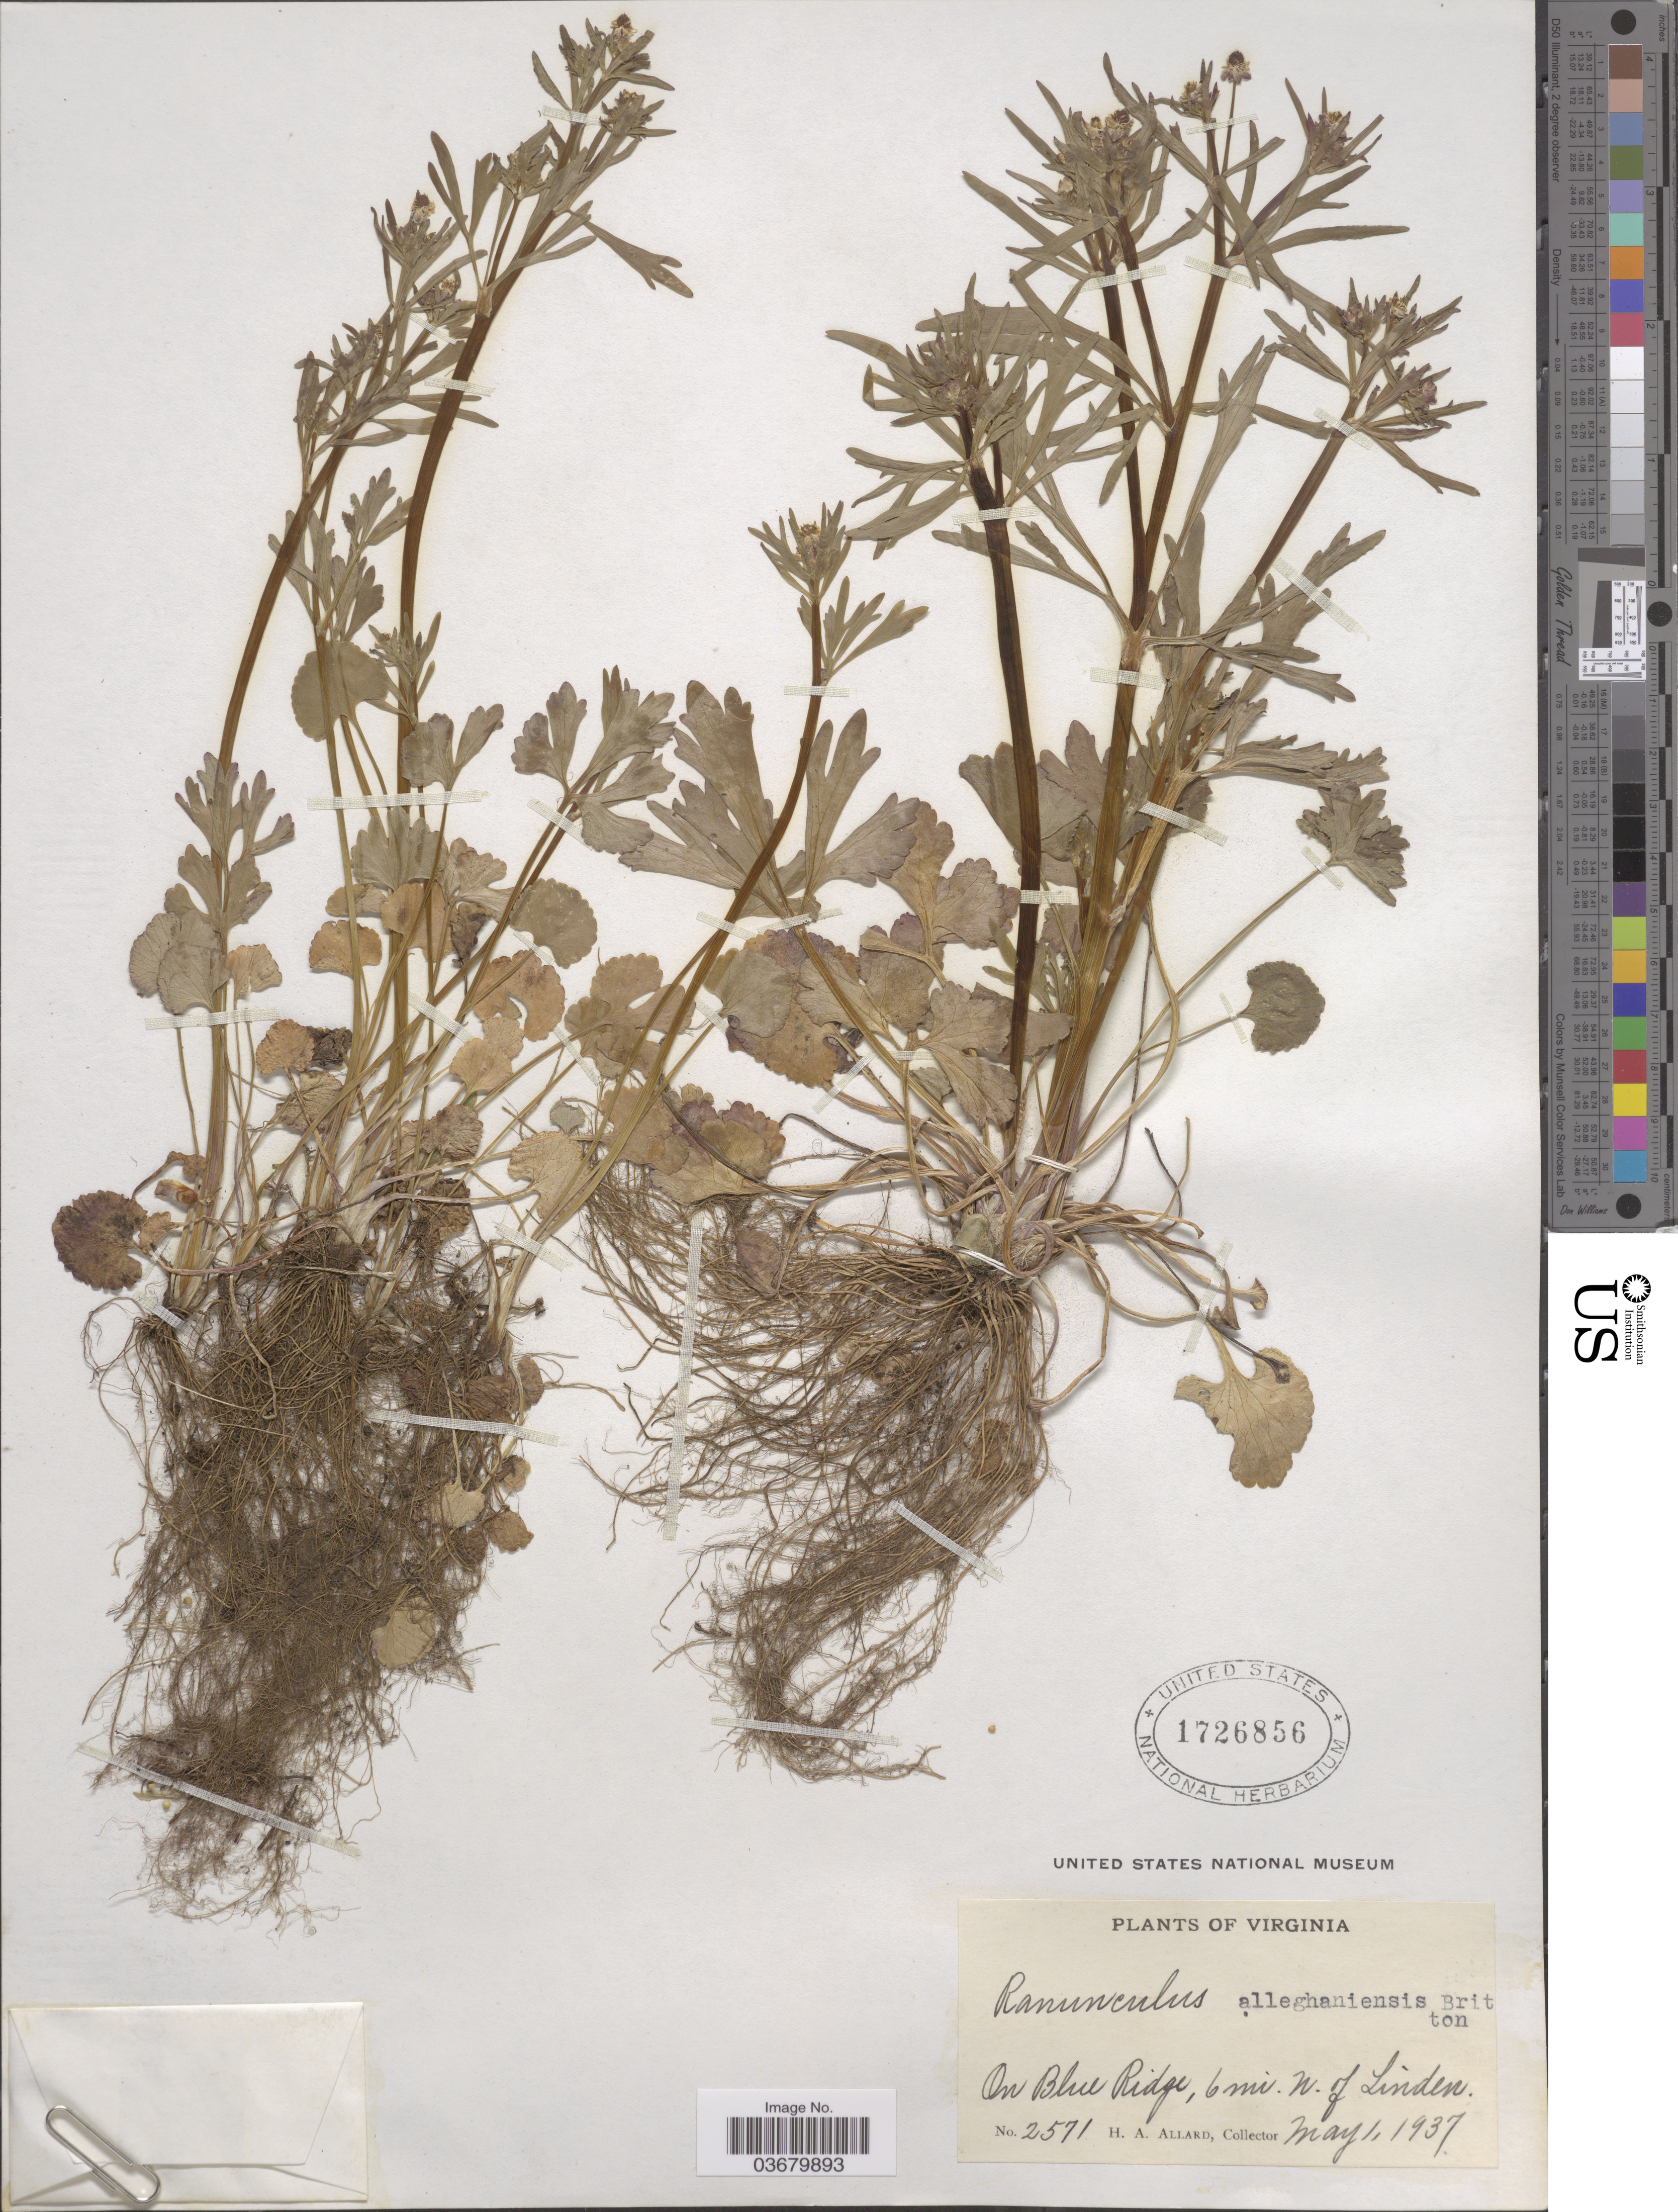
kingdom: Plantae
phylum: Tracheophyta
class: Magnoliopsida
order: Ranunculales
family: Ranunculaceae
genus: Ranunculus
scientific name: Ranunculus allegheniensis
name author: Britton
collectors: H. A. Allard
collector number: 2571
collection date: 1937-05-01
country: United States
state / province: Virginia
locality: On Blue Ridge, 6 mi. N. of Linden.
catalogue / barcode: US 1726856